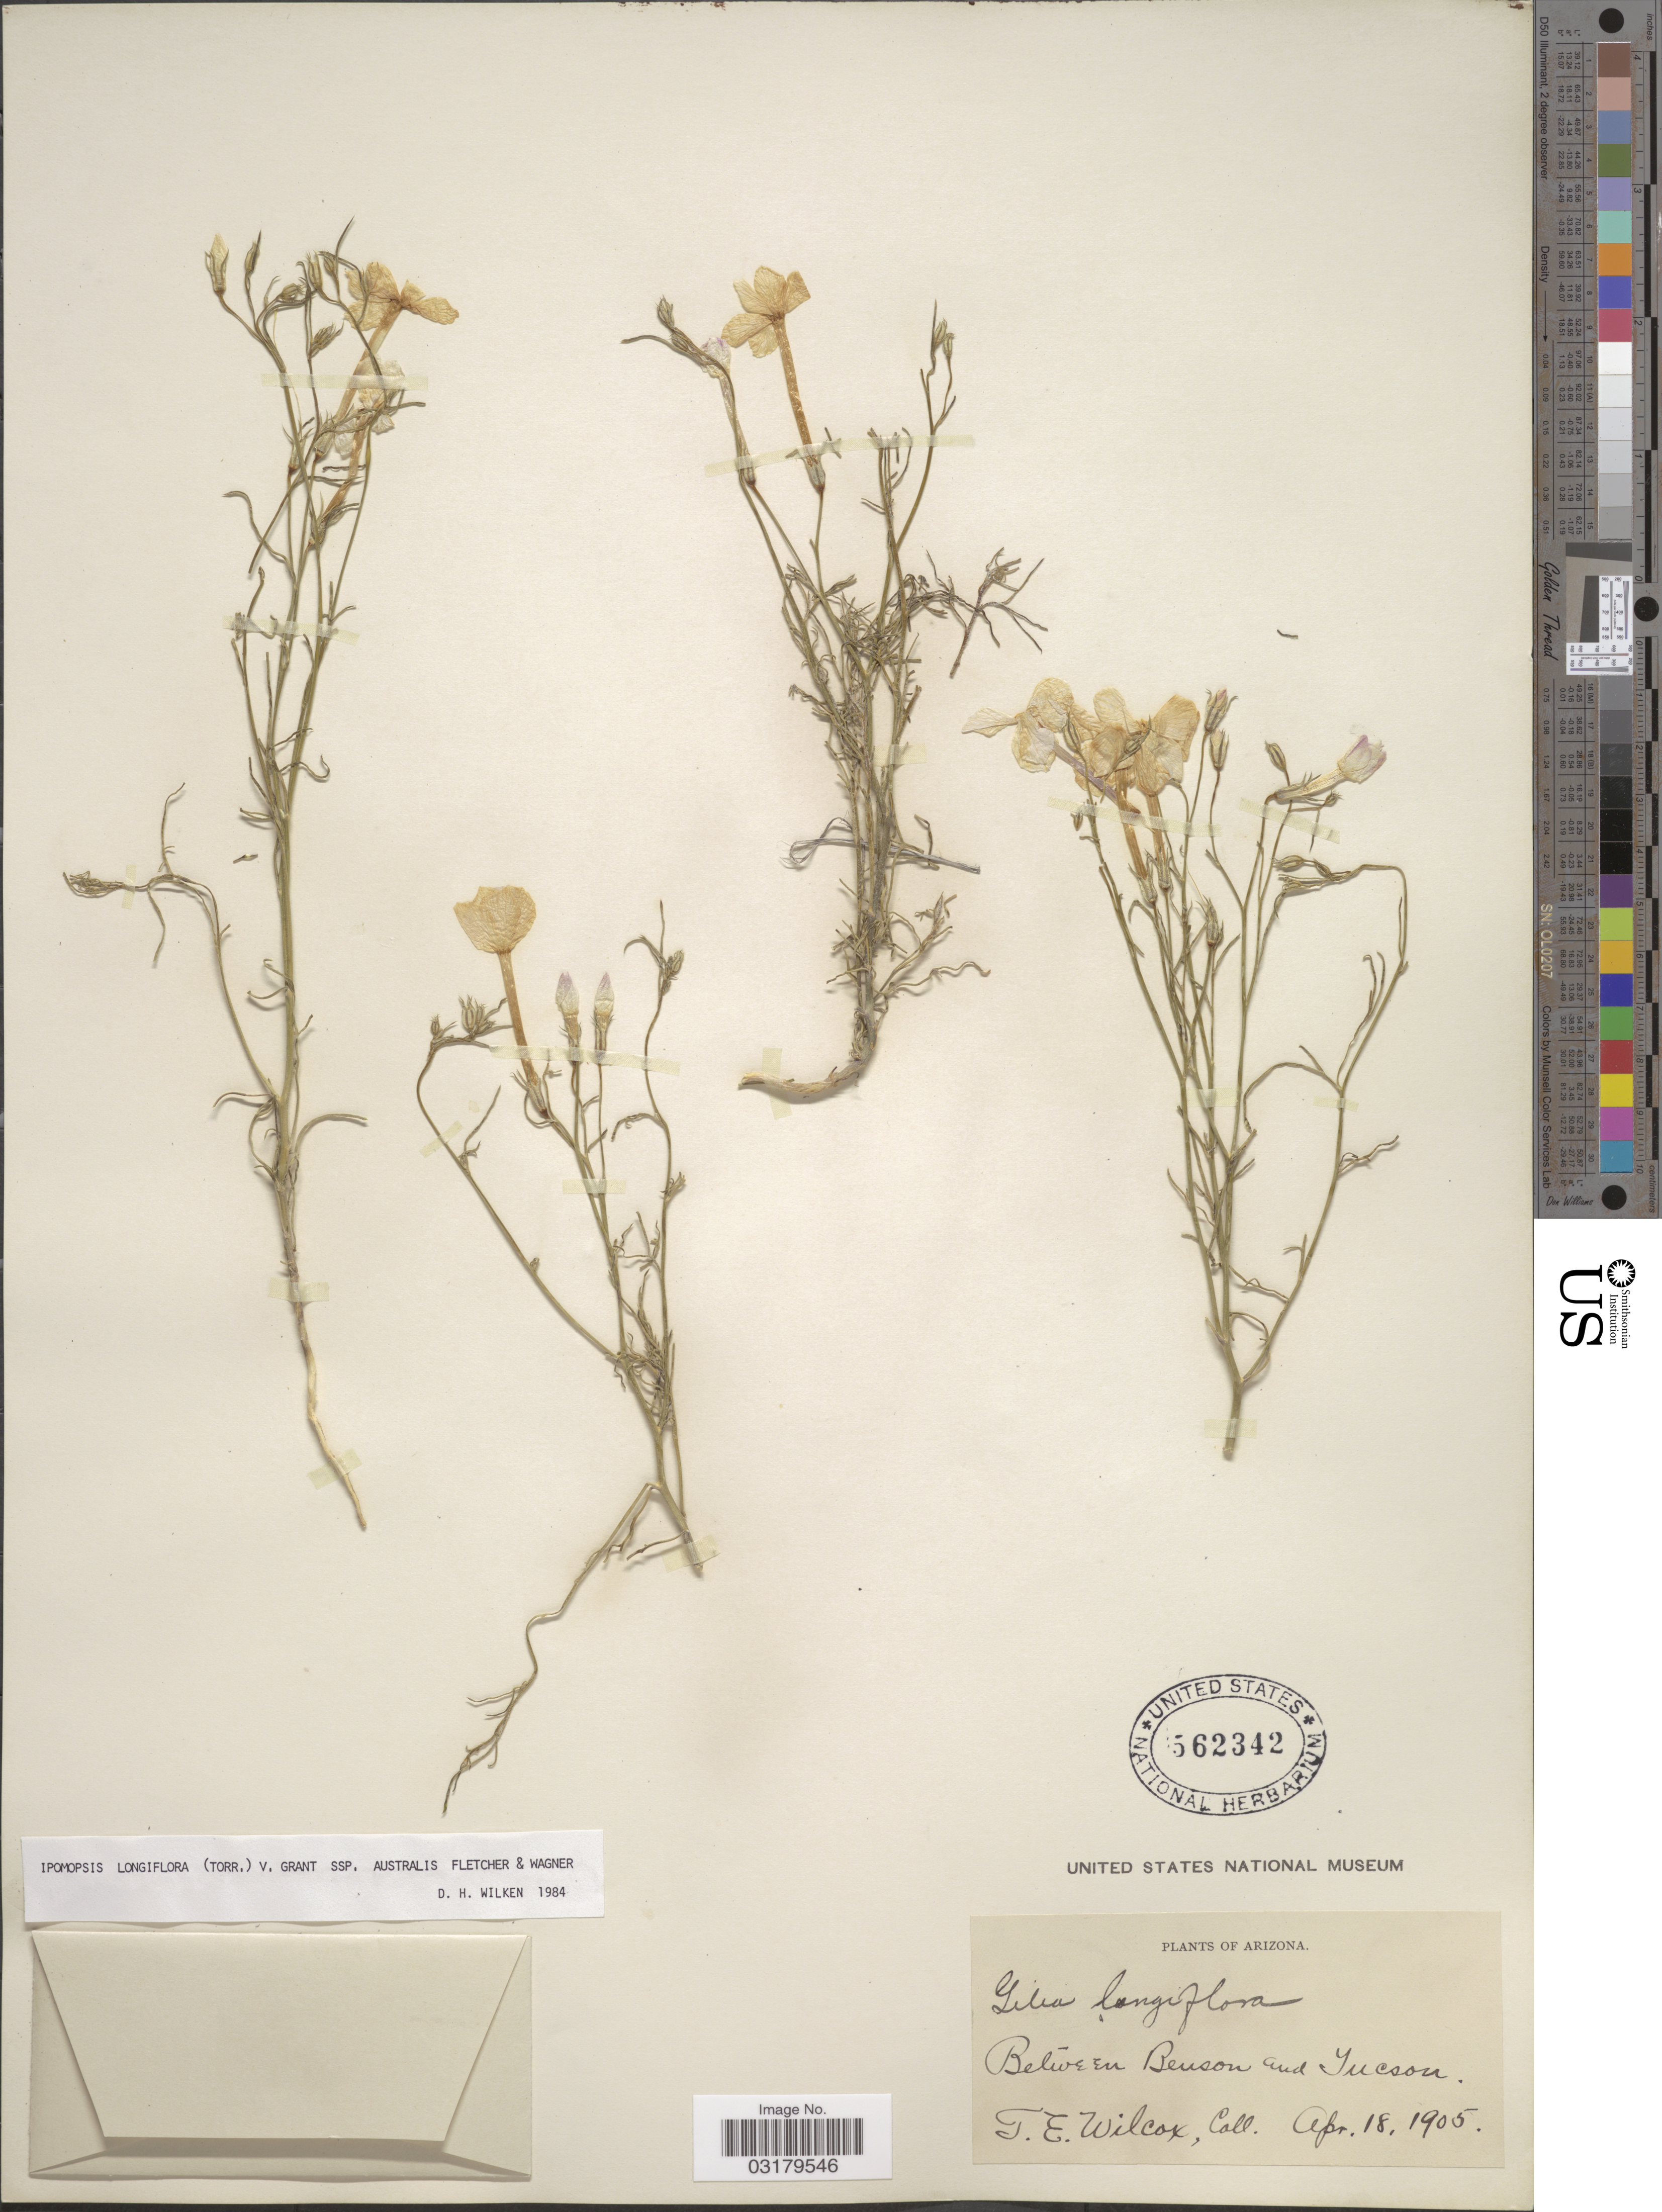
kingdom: Plantae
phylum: Tracheophyta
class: Magnoliopsida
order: Ericales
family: Polemoniaceae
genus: Ipomopsis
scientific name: Ipomopsis longiflora subsp. australis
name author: R.A. Fletcher & W.L. Wagner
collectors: T. E. Wilcox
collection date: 1905-04-18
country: United States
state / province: Arizona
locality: Belive en Benson and Tucson.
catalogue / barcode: US 562342